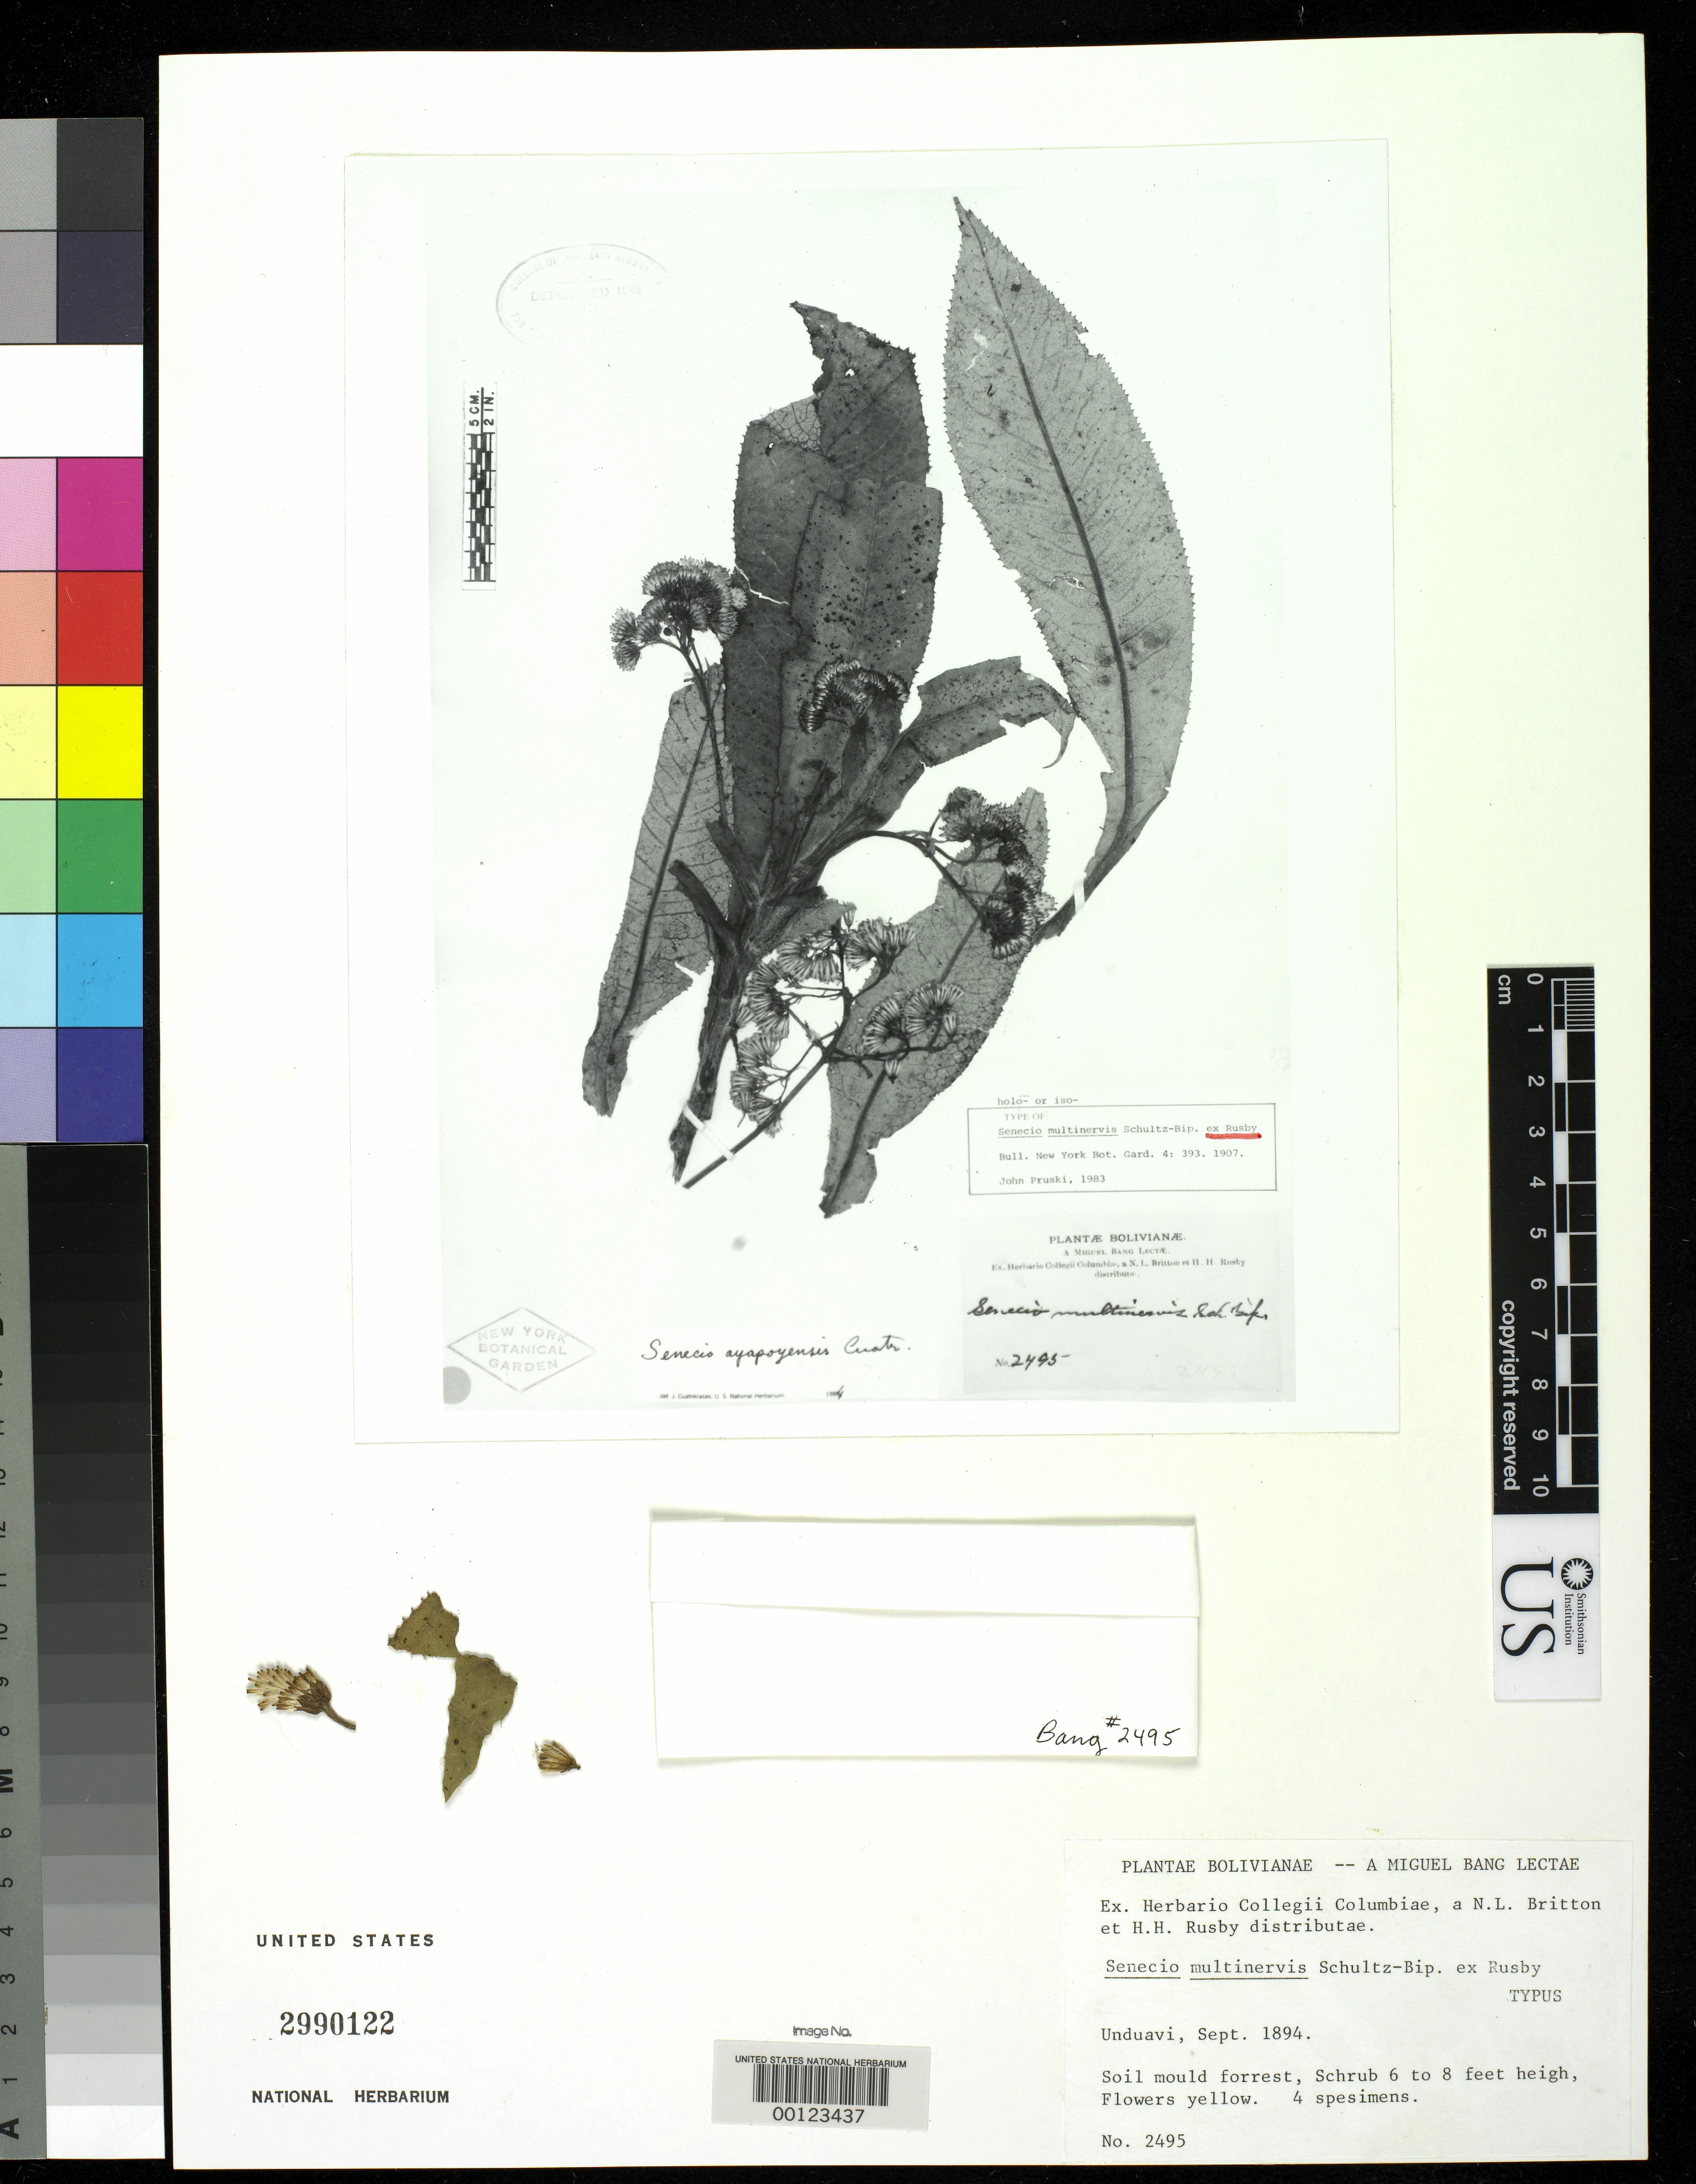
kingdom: Plantae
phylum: Tracheophyta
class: Magnoliopsida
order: Asterales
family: Asteraceae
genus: Senecio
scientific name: Senecio multinervis Sch. Bip. ex Rusby hom. illeg.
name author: Sch. Bip. ex Rusby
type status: Type Fragment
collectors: M. Bang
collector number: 2495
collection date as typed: Sep 1894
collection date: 1894-09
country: Bolivia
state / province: La Paz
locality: Unduavi.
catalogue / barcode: US 2990122